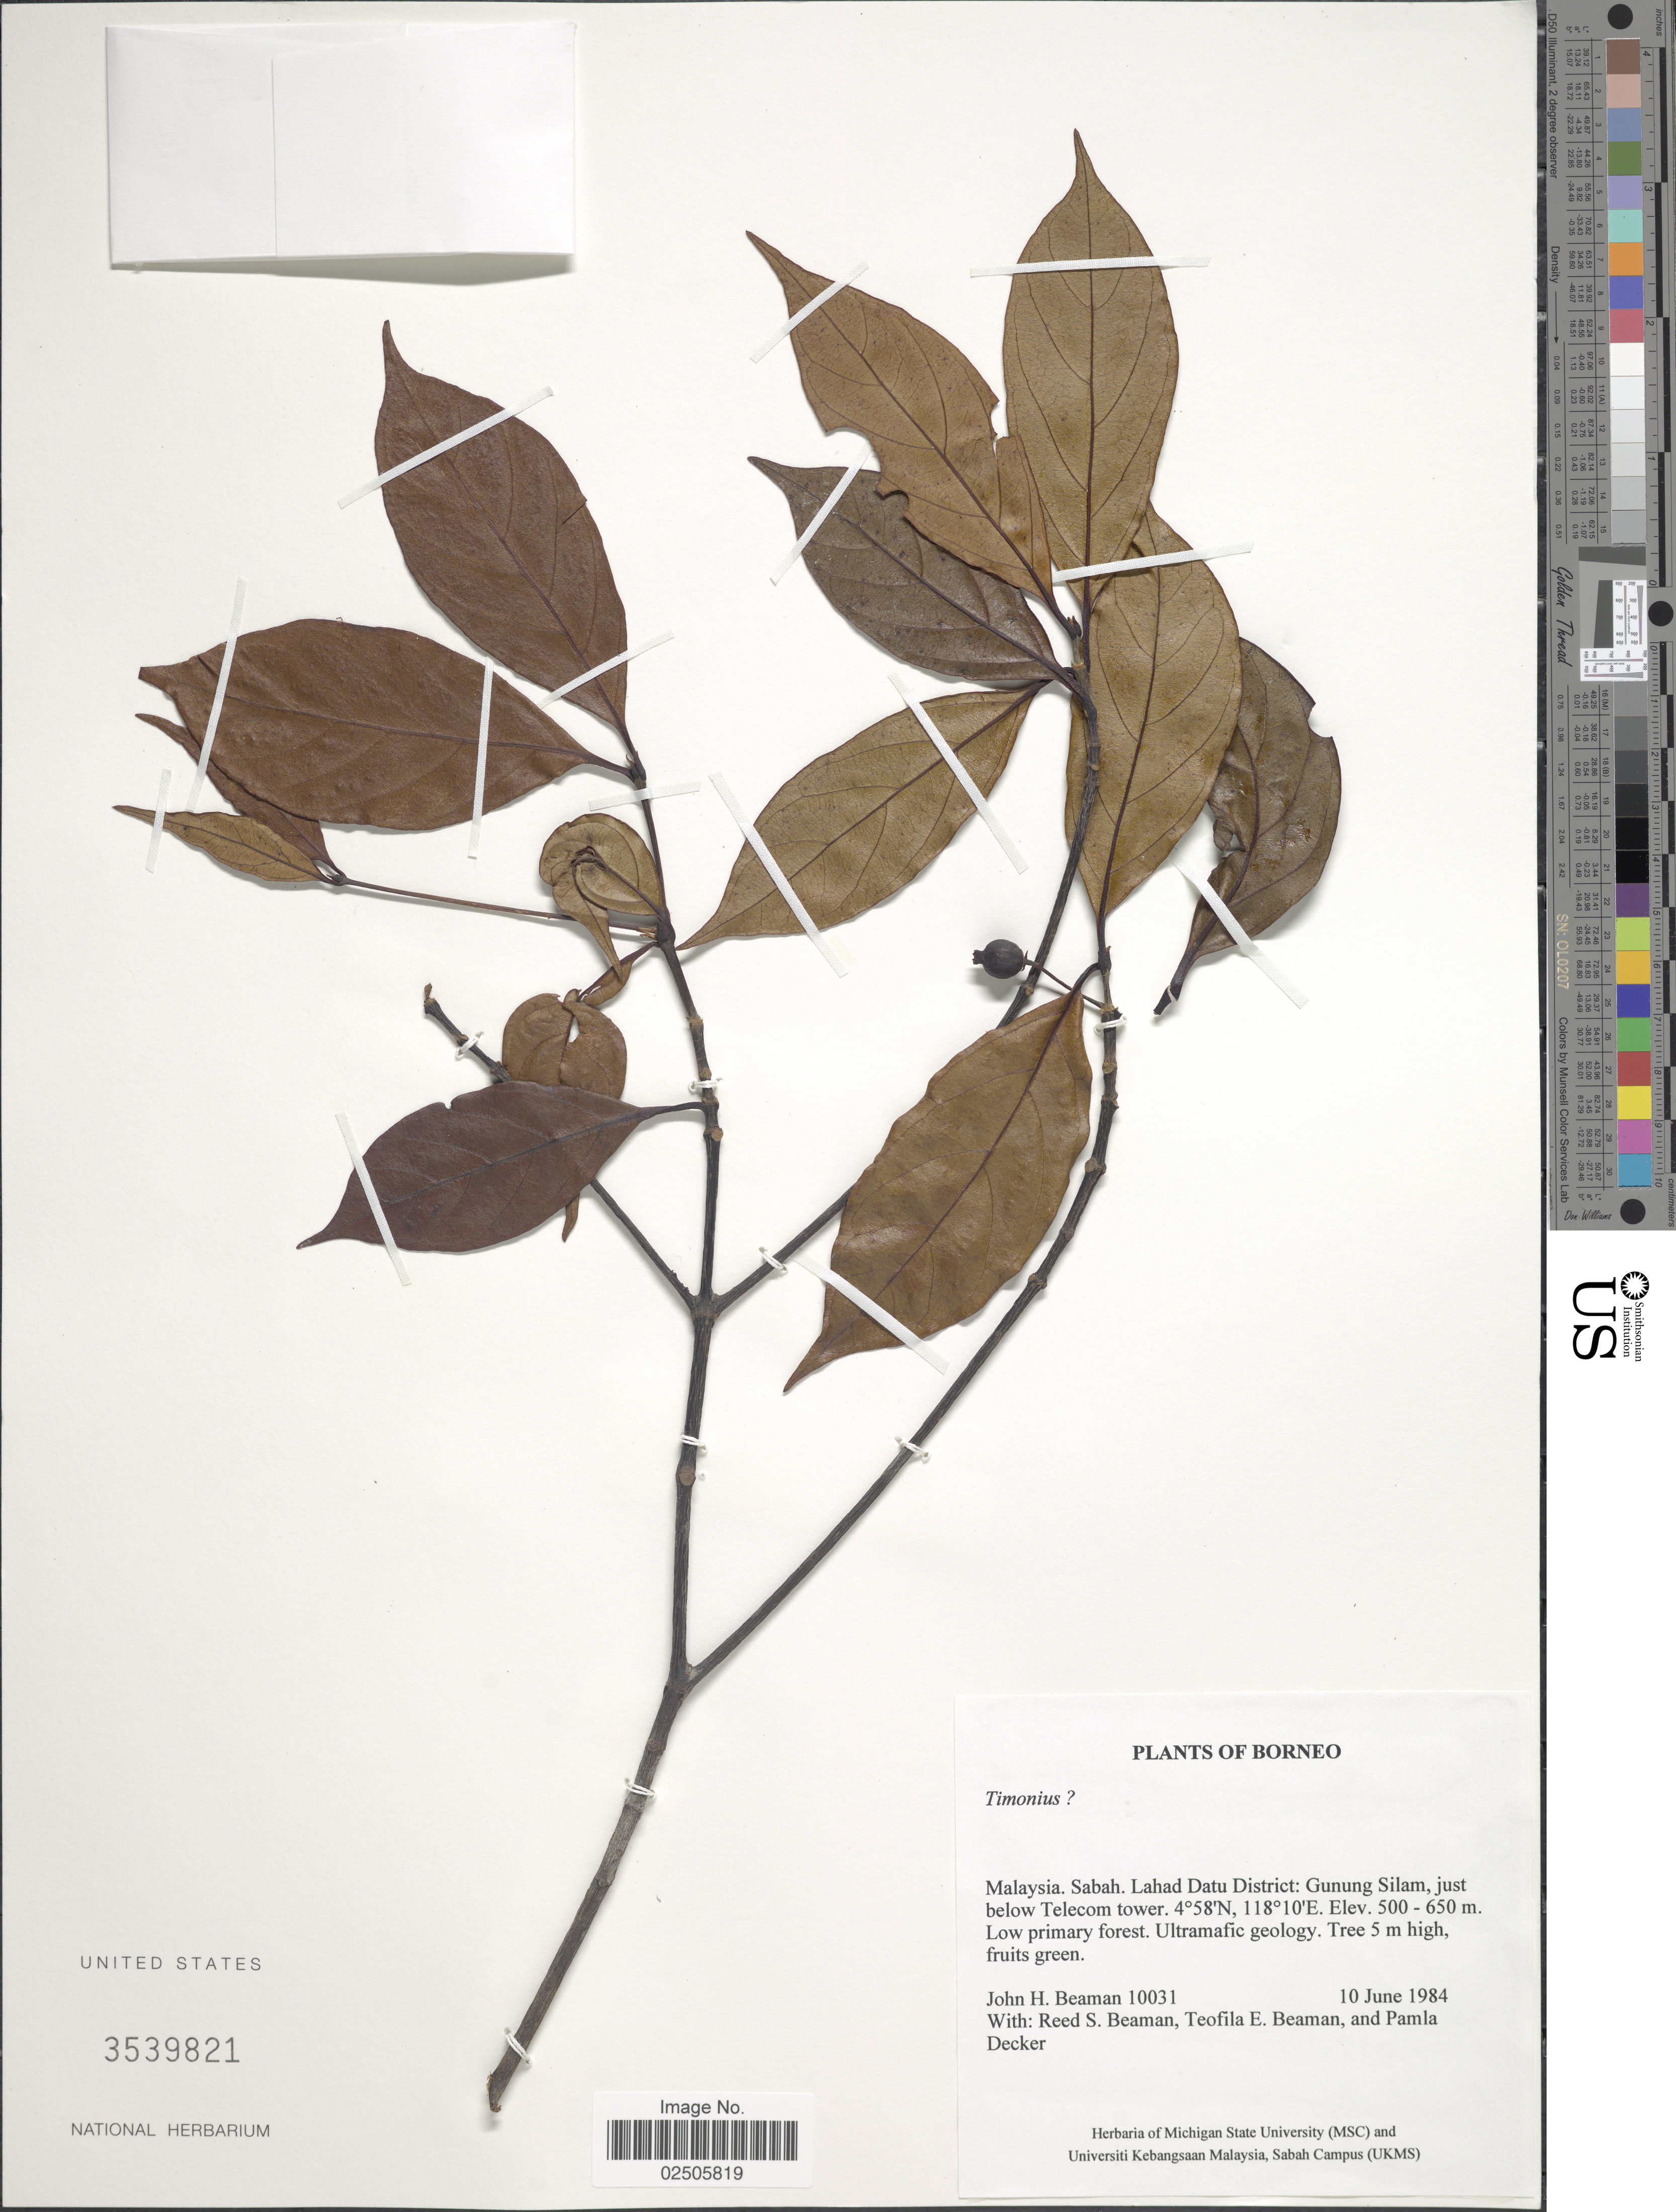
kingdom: Plantae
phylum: Tracheophyta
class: Magnoliopsida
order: Gentianales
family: Rubiaceae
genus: Timonius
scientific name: Timonius sp.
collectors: J. H. Beaman, R. S. Beaman, T. E. Beaman & P. Decker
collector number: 10031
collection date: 1984-06-10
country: Malaysia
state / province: Sabah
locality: Borneo, Lahdad Datu District: Gunung Silam, just below Telecom tower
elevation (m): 500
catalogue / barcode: US 3539821